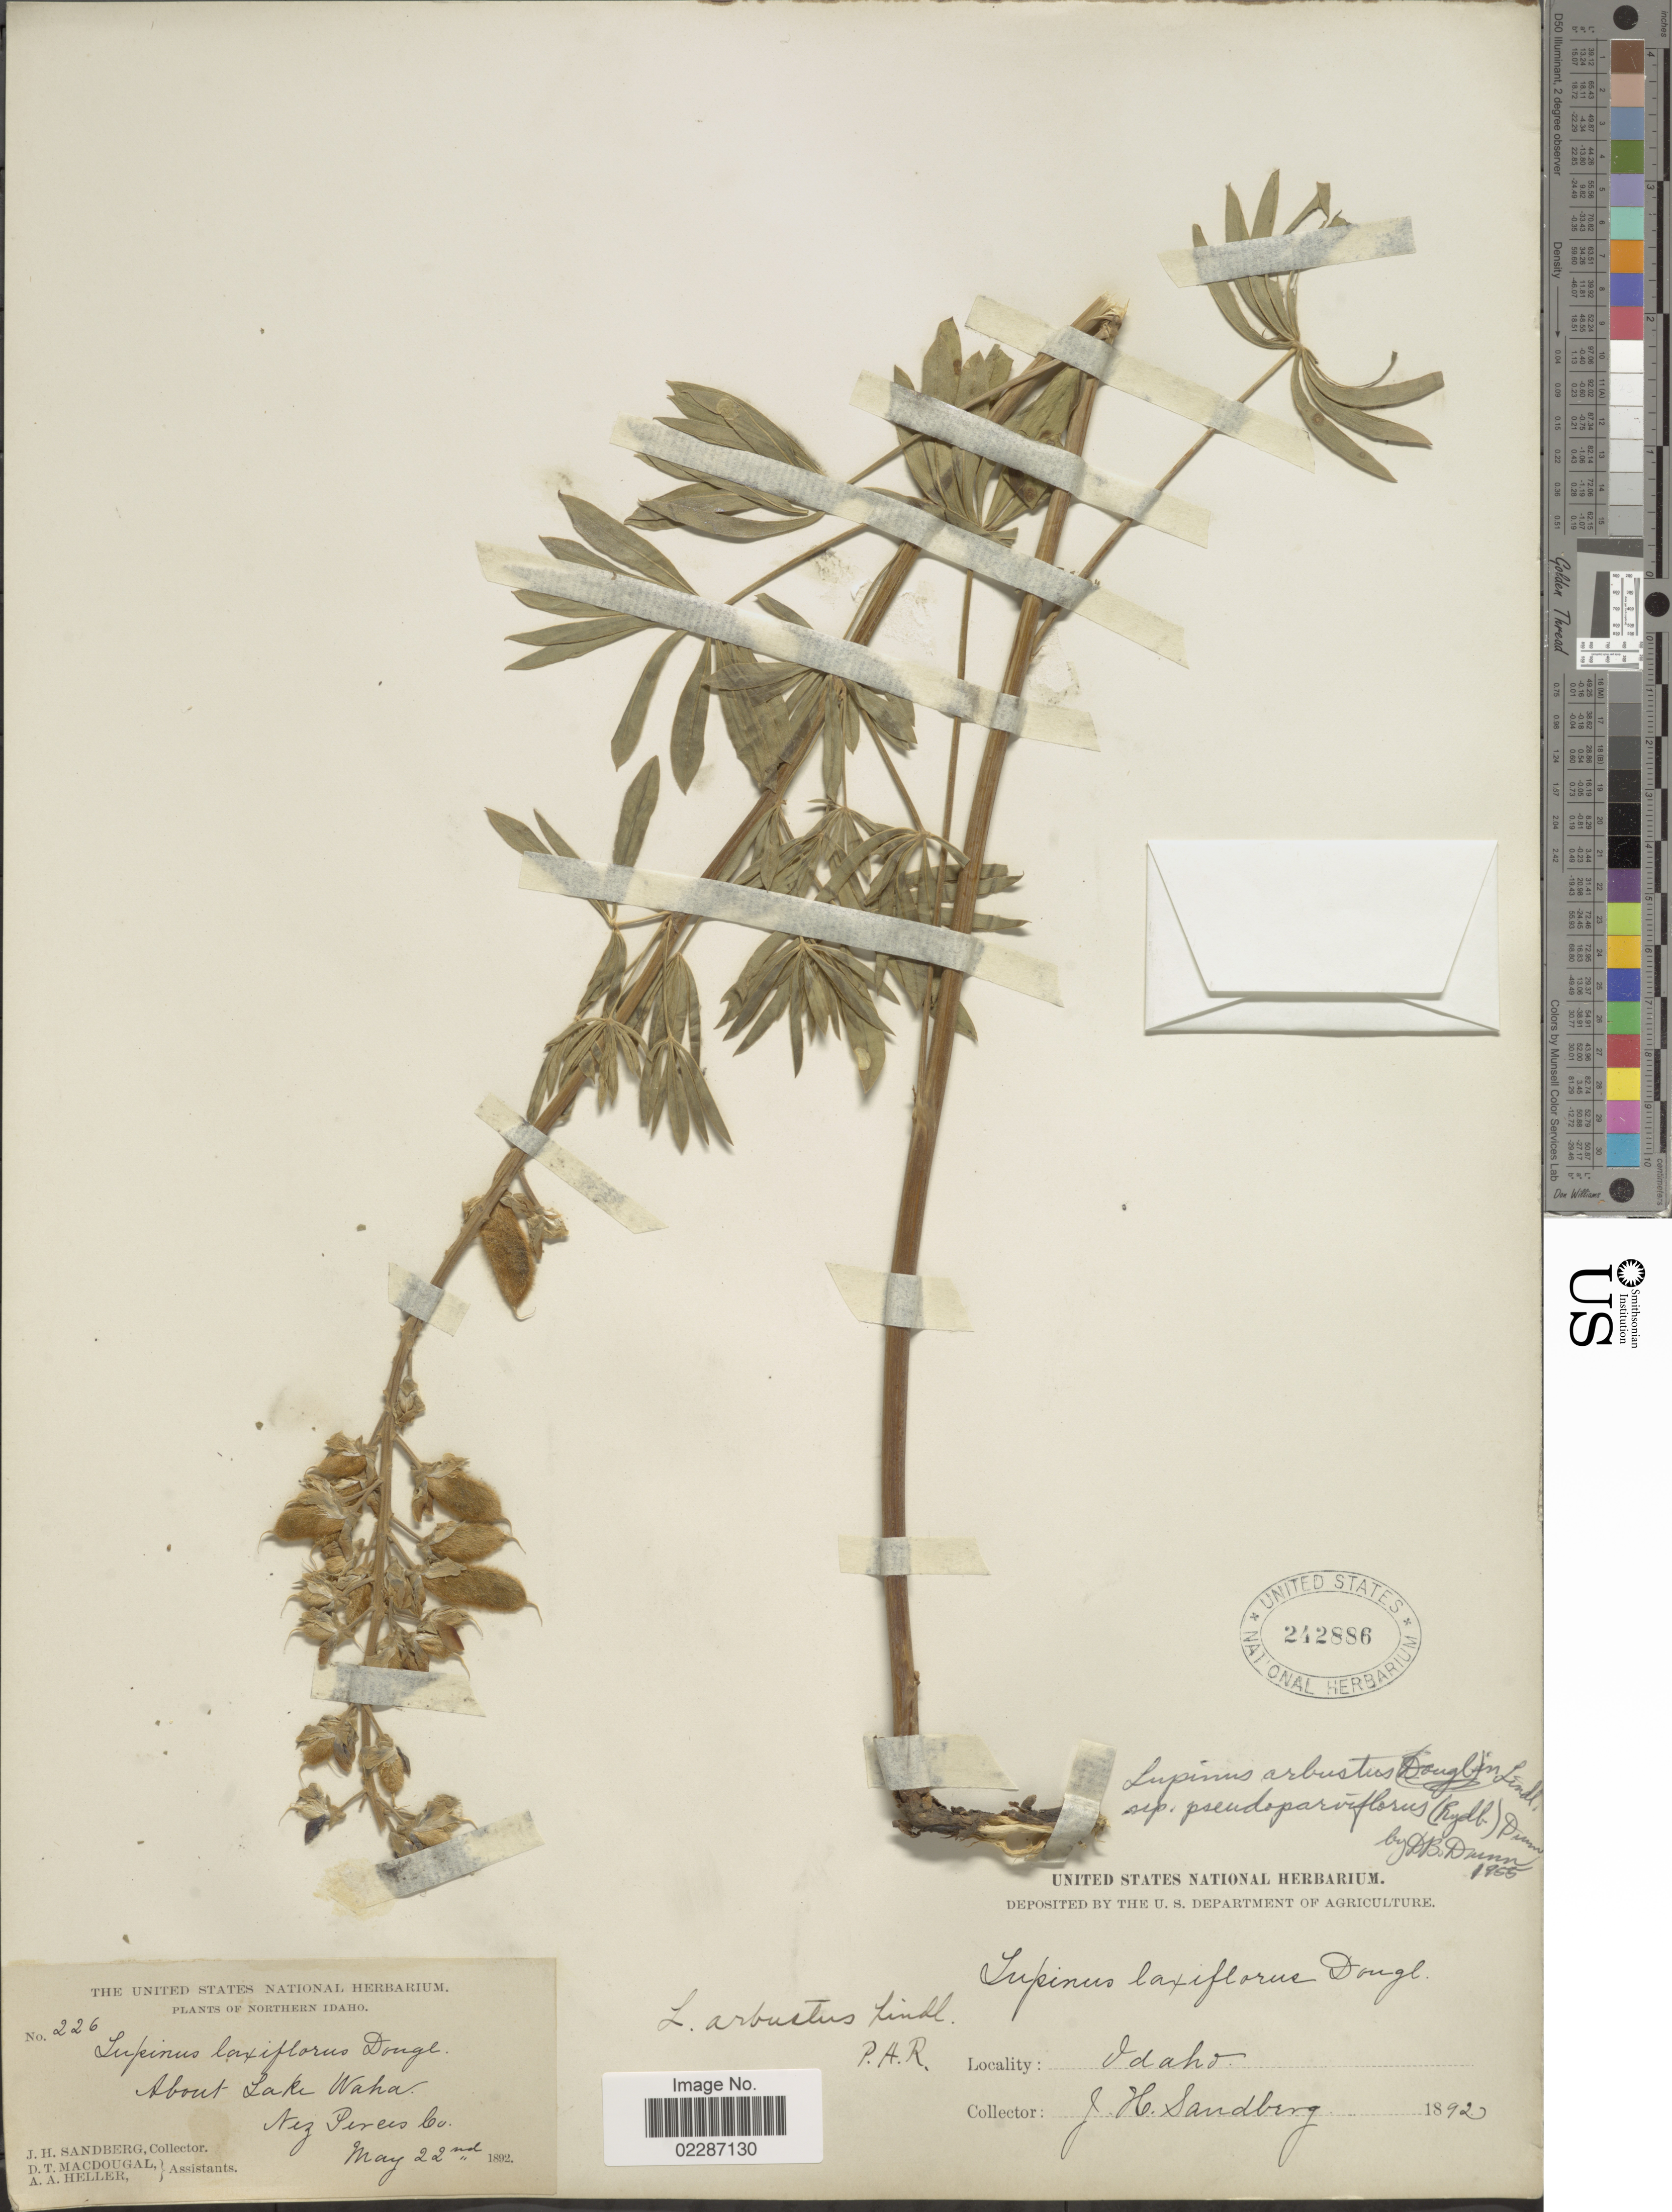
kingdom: Plantae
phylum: Tracheophyta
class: Magnoliopsida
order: Fabales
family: Fabaceae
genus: Lupinus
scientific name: Lupinus pseudoparviflorus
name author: Rydb.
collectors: J. H. Sandberg, D. T. MacDougal & A. A. Heller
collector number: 226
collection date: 1892-05-22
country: United States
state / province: Idaho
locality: Northern Idaho, About Lake Waha, Nez Perces Co.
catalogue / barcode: US 242886